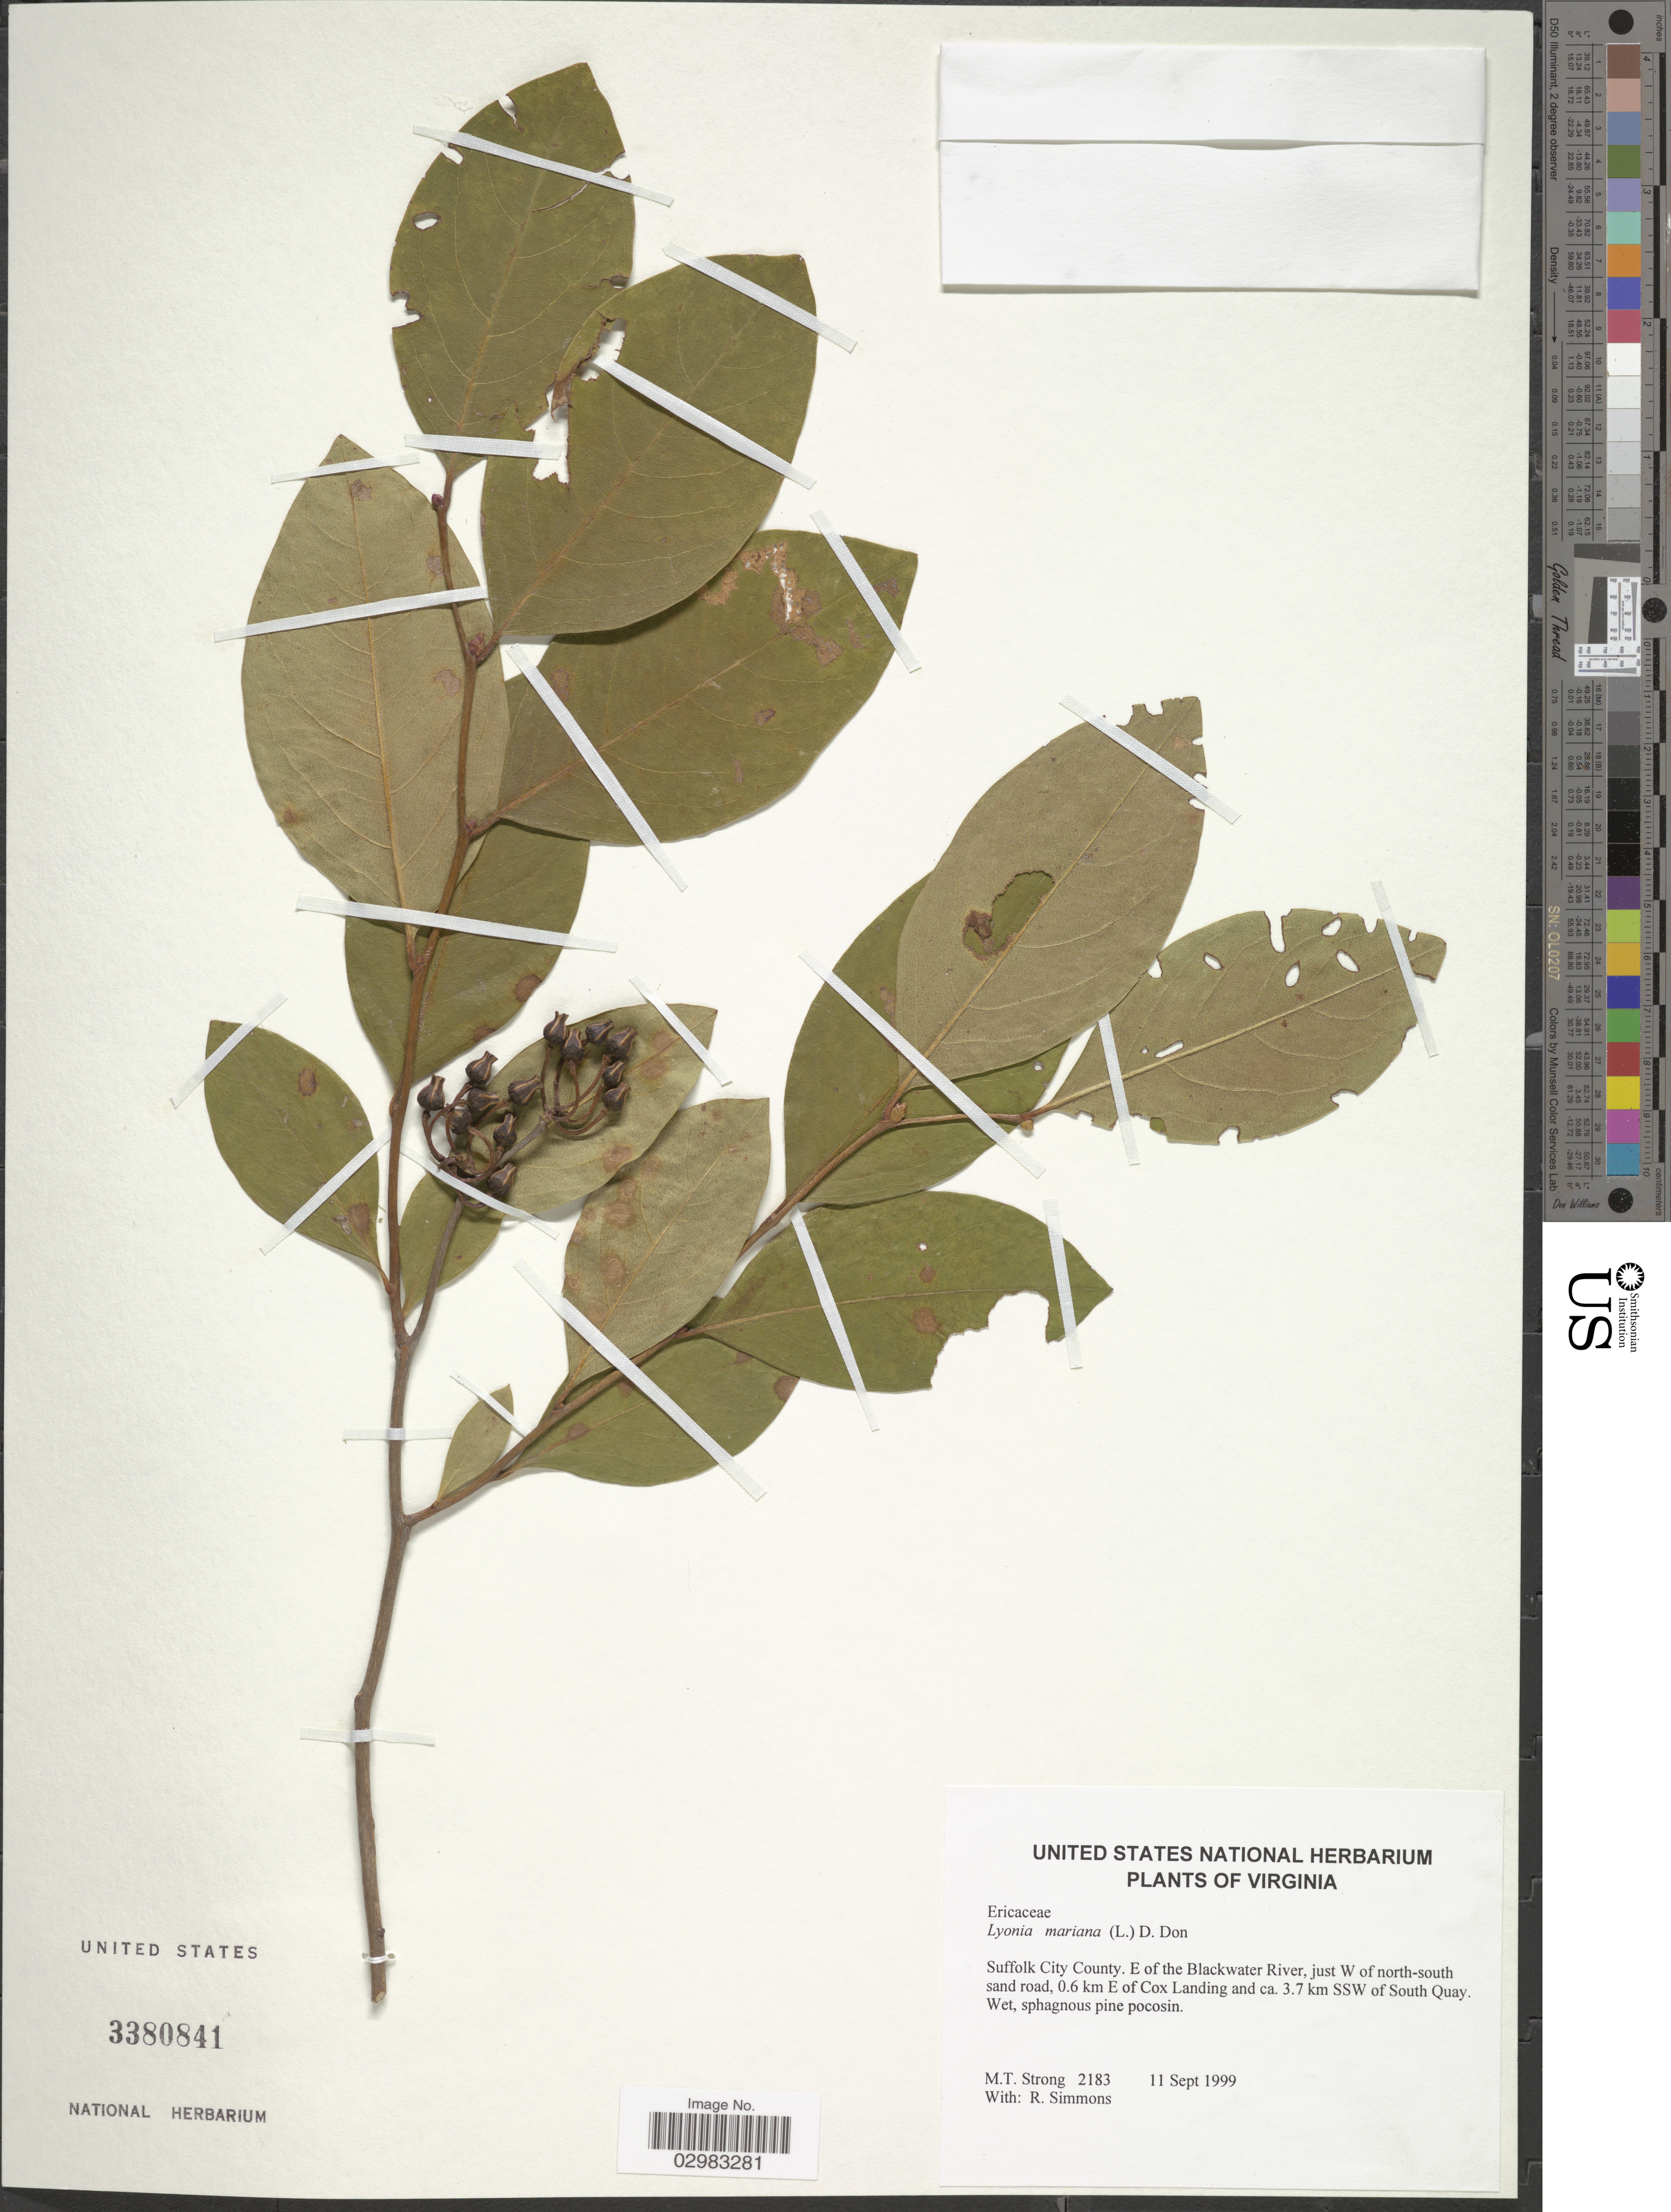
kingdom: Plantae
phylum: Tracheophyta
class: Magnoliopsida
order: Ericales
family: Ericaceae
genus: Lyonia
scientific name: Lyonia mariana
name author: (L.) D. Don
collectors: M. T. Strong & R. Simmons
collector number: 2183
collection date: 1999-09-11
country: United States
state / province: Virginia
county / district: City of Suffolk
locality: Suffolk City County. E of the Blackwater River, just W of north-south sand road, 0.6 km E of Cox Landing and ca. 3.7 km SSW of South Quay.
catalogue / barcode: US 3380841